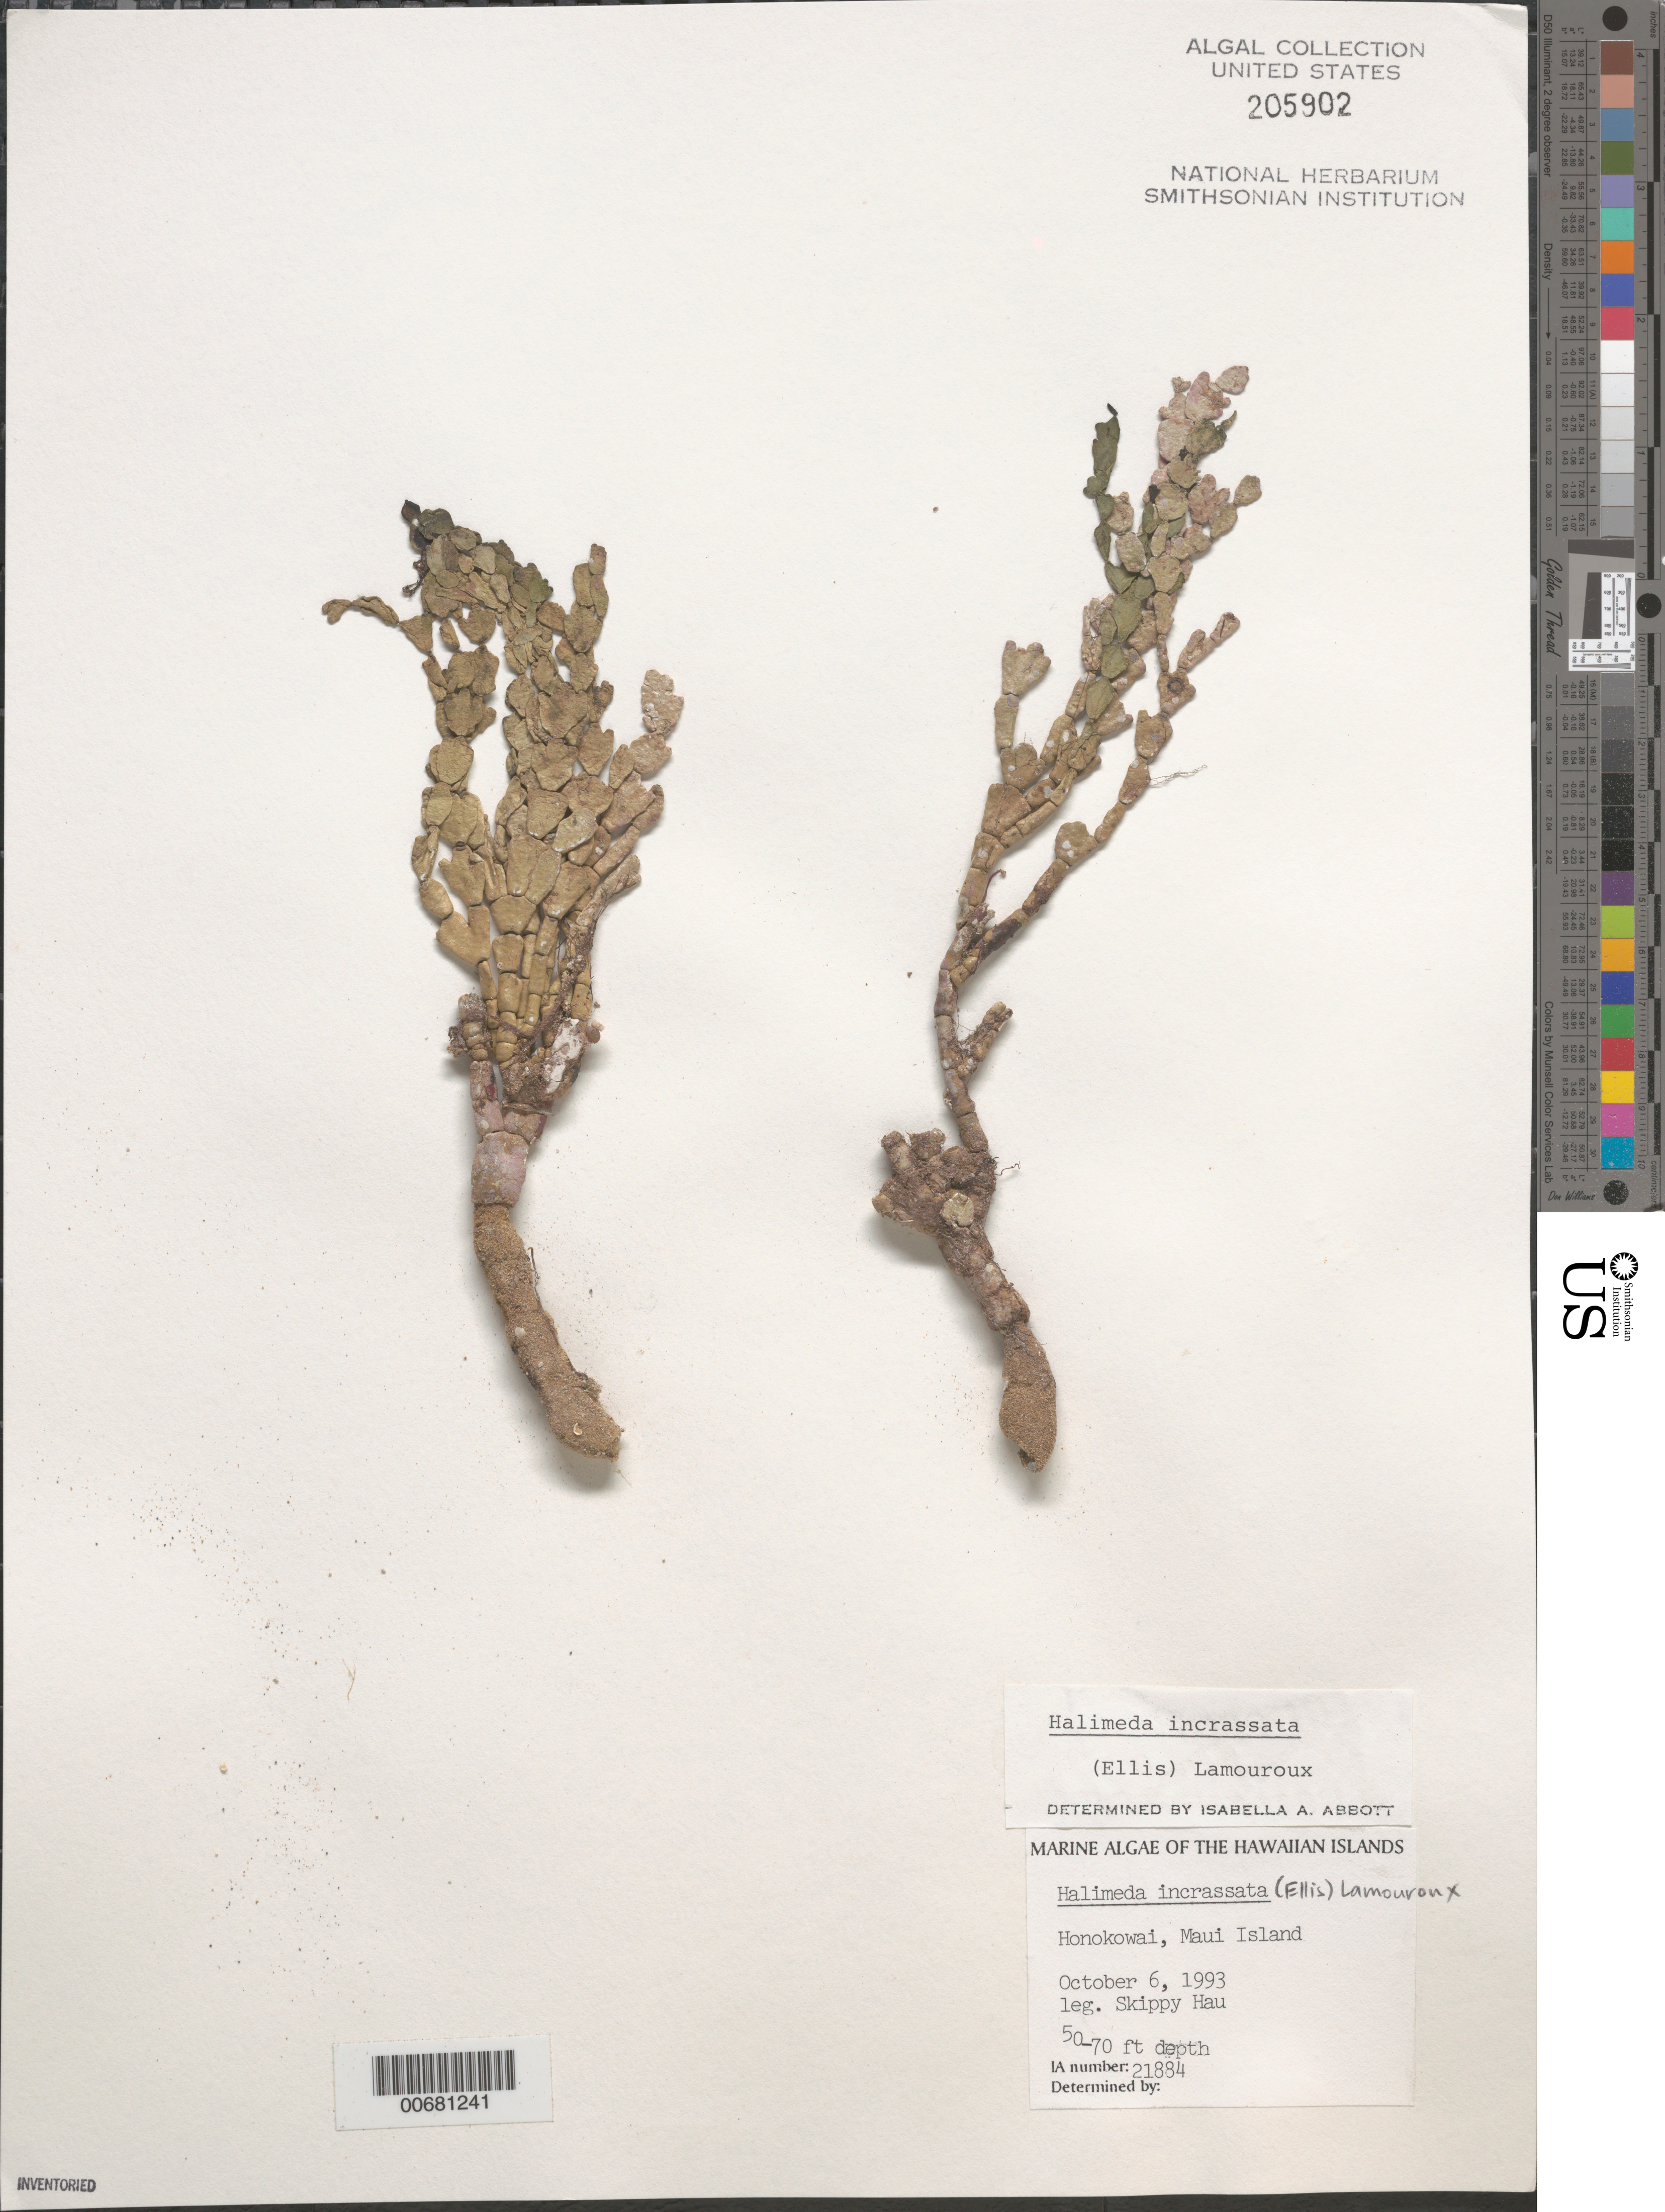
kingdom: Plantae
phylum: Chlorophyta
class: Ulvophyceae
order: Bryopsidales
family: Halimedaceae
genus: Halimeda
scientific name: Halimeda incrassata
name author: (J. Ellis) J.V.Lamouroux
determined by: Abbott, Isabella A.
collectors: S. Hau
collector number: IAA 21884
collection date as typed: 06 Oct 1993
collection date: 1993-10-06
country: United States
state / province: Hawaii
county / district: Maui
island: Maui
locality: Honokowai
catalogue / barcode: US 205902